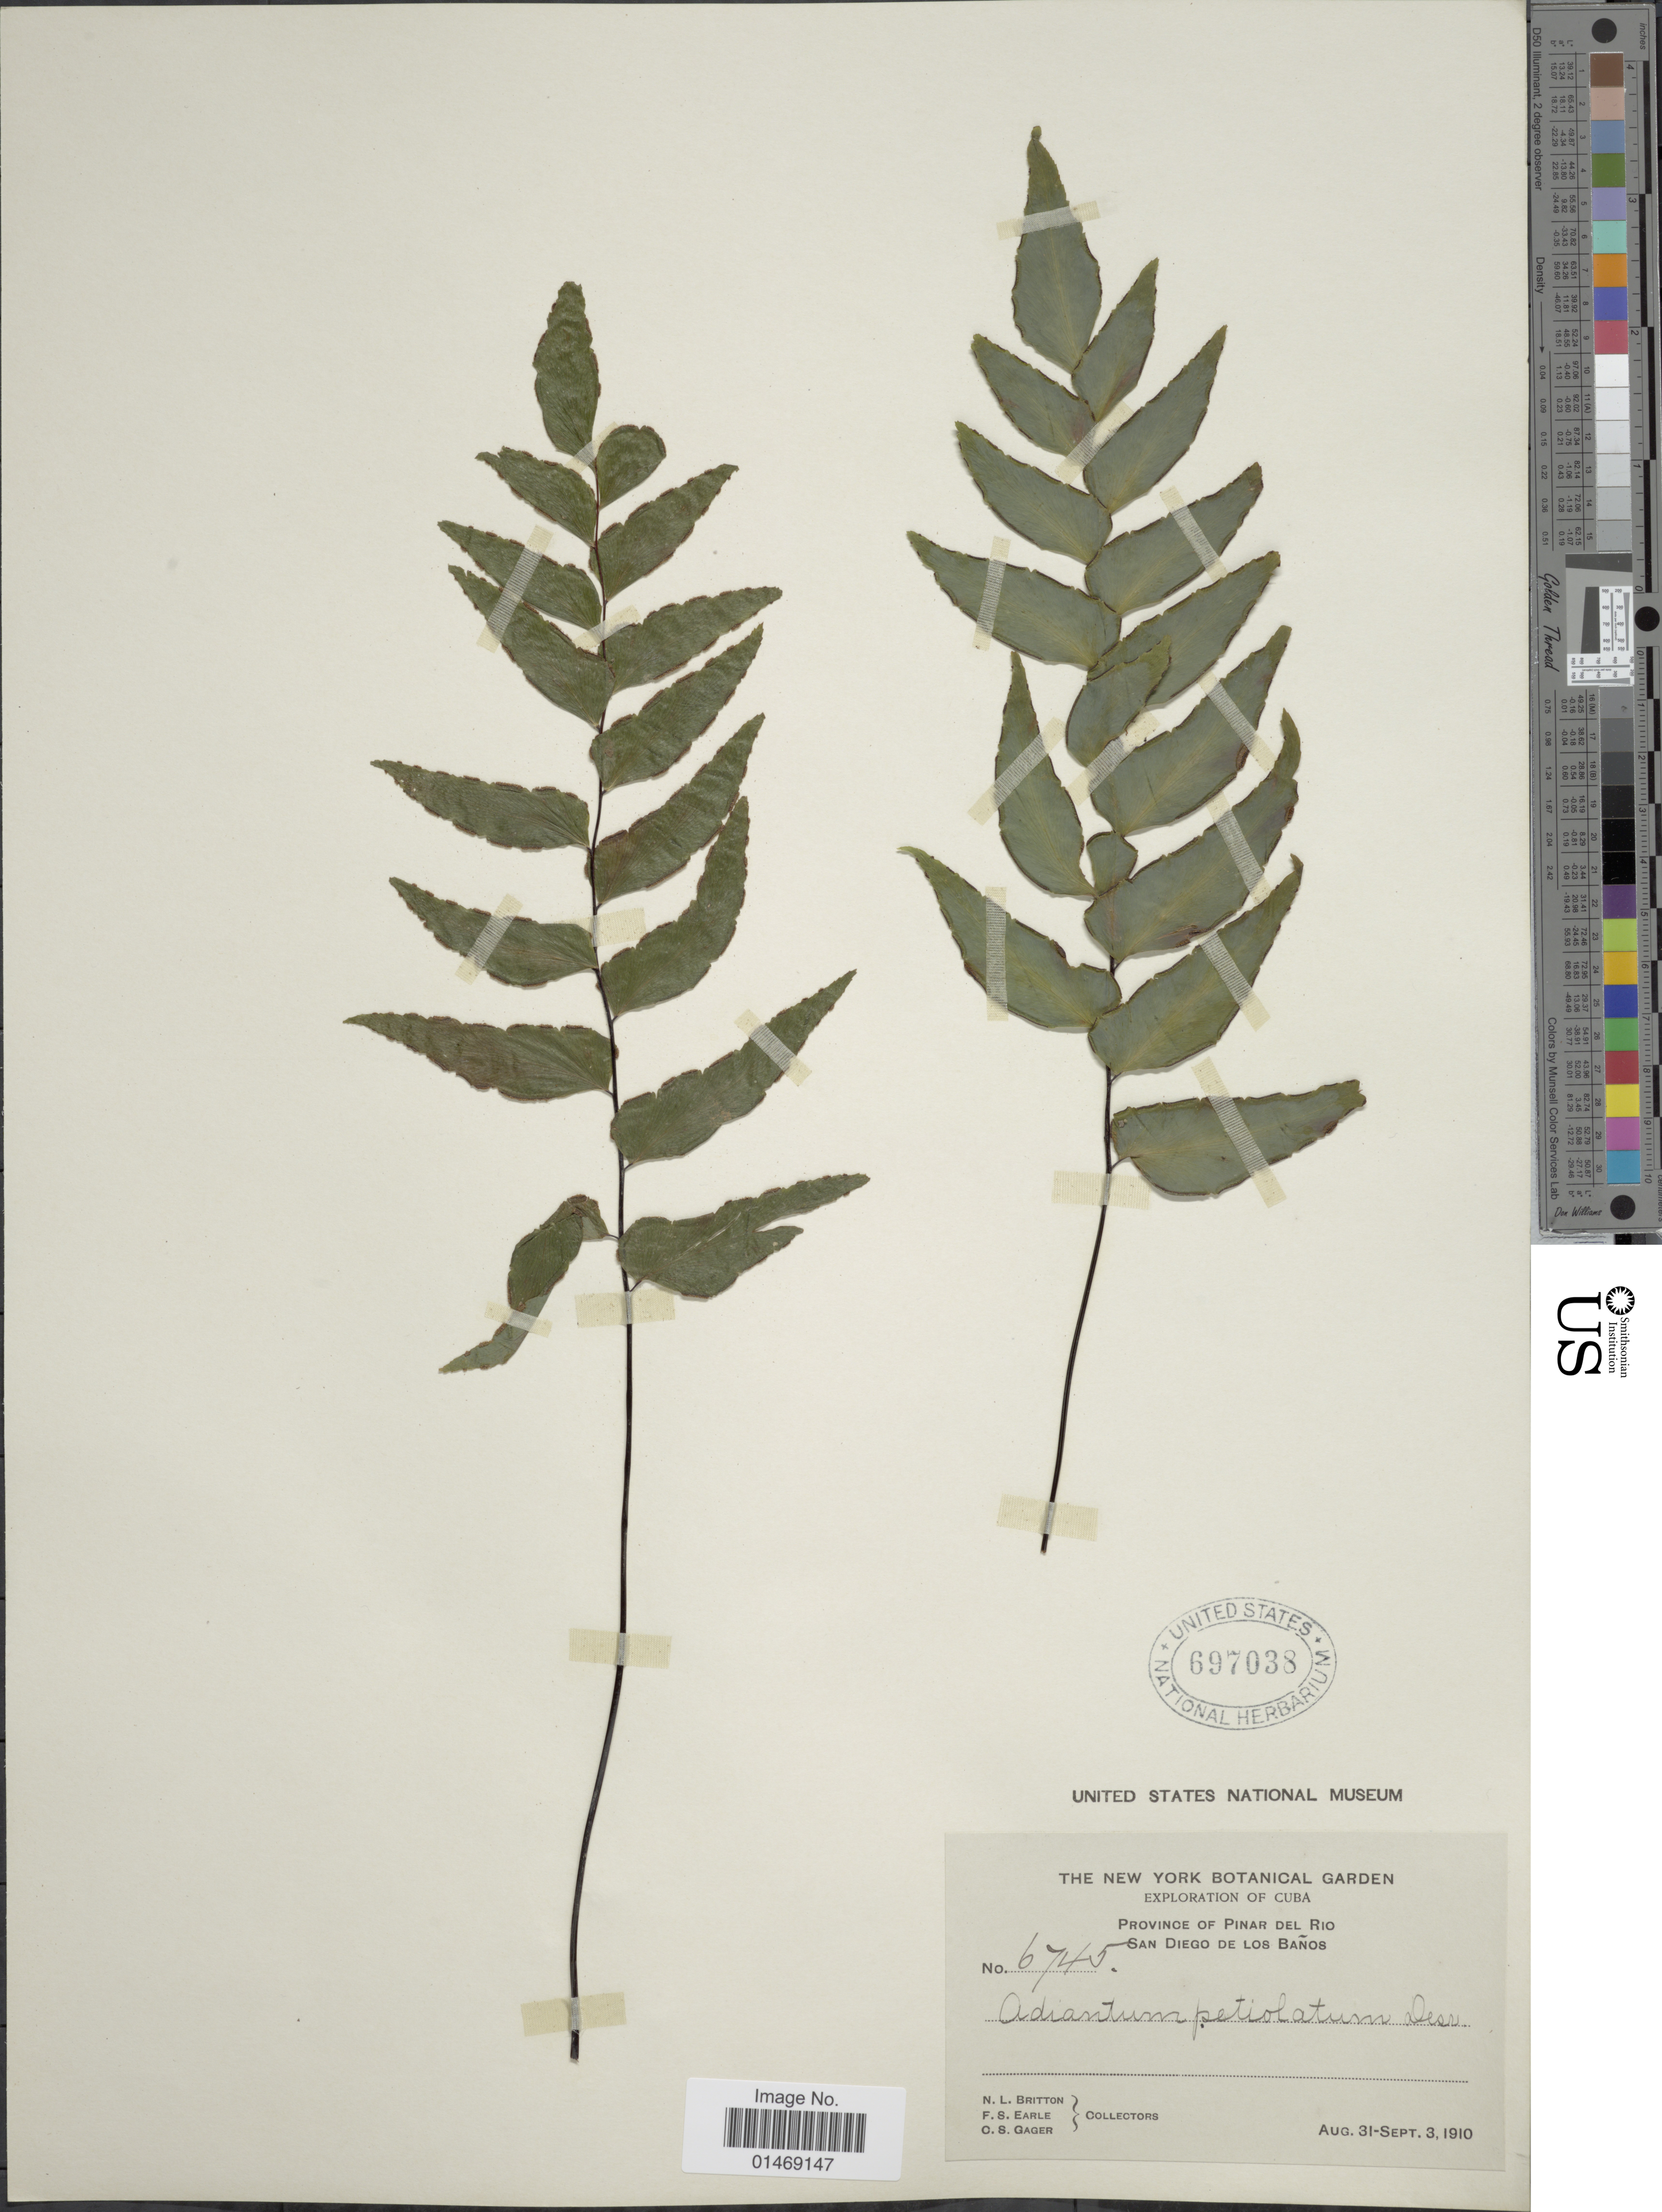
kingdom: Plantae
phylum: Tracheophyta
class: Polypodiopsida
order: Polypodiales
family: Pteridaceae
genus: Adiantum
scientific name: Adiantum petiolatum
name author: Desv.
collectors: N. Britton, F. S. Earle & C. Gager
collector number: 6745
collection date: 1910-08-31/1910-09-03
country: Cuba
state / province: Pinar del Río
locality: San Diego de Los Baños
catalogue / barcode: US 697038